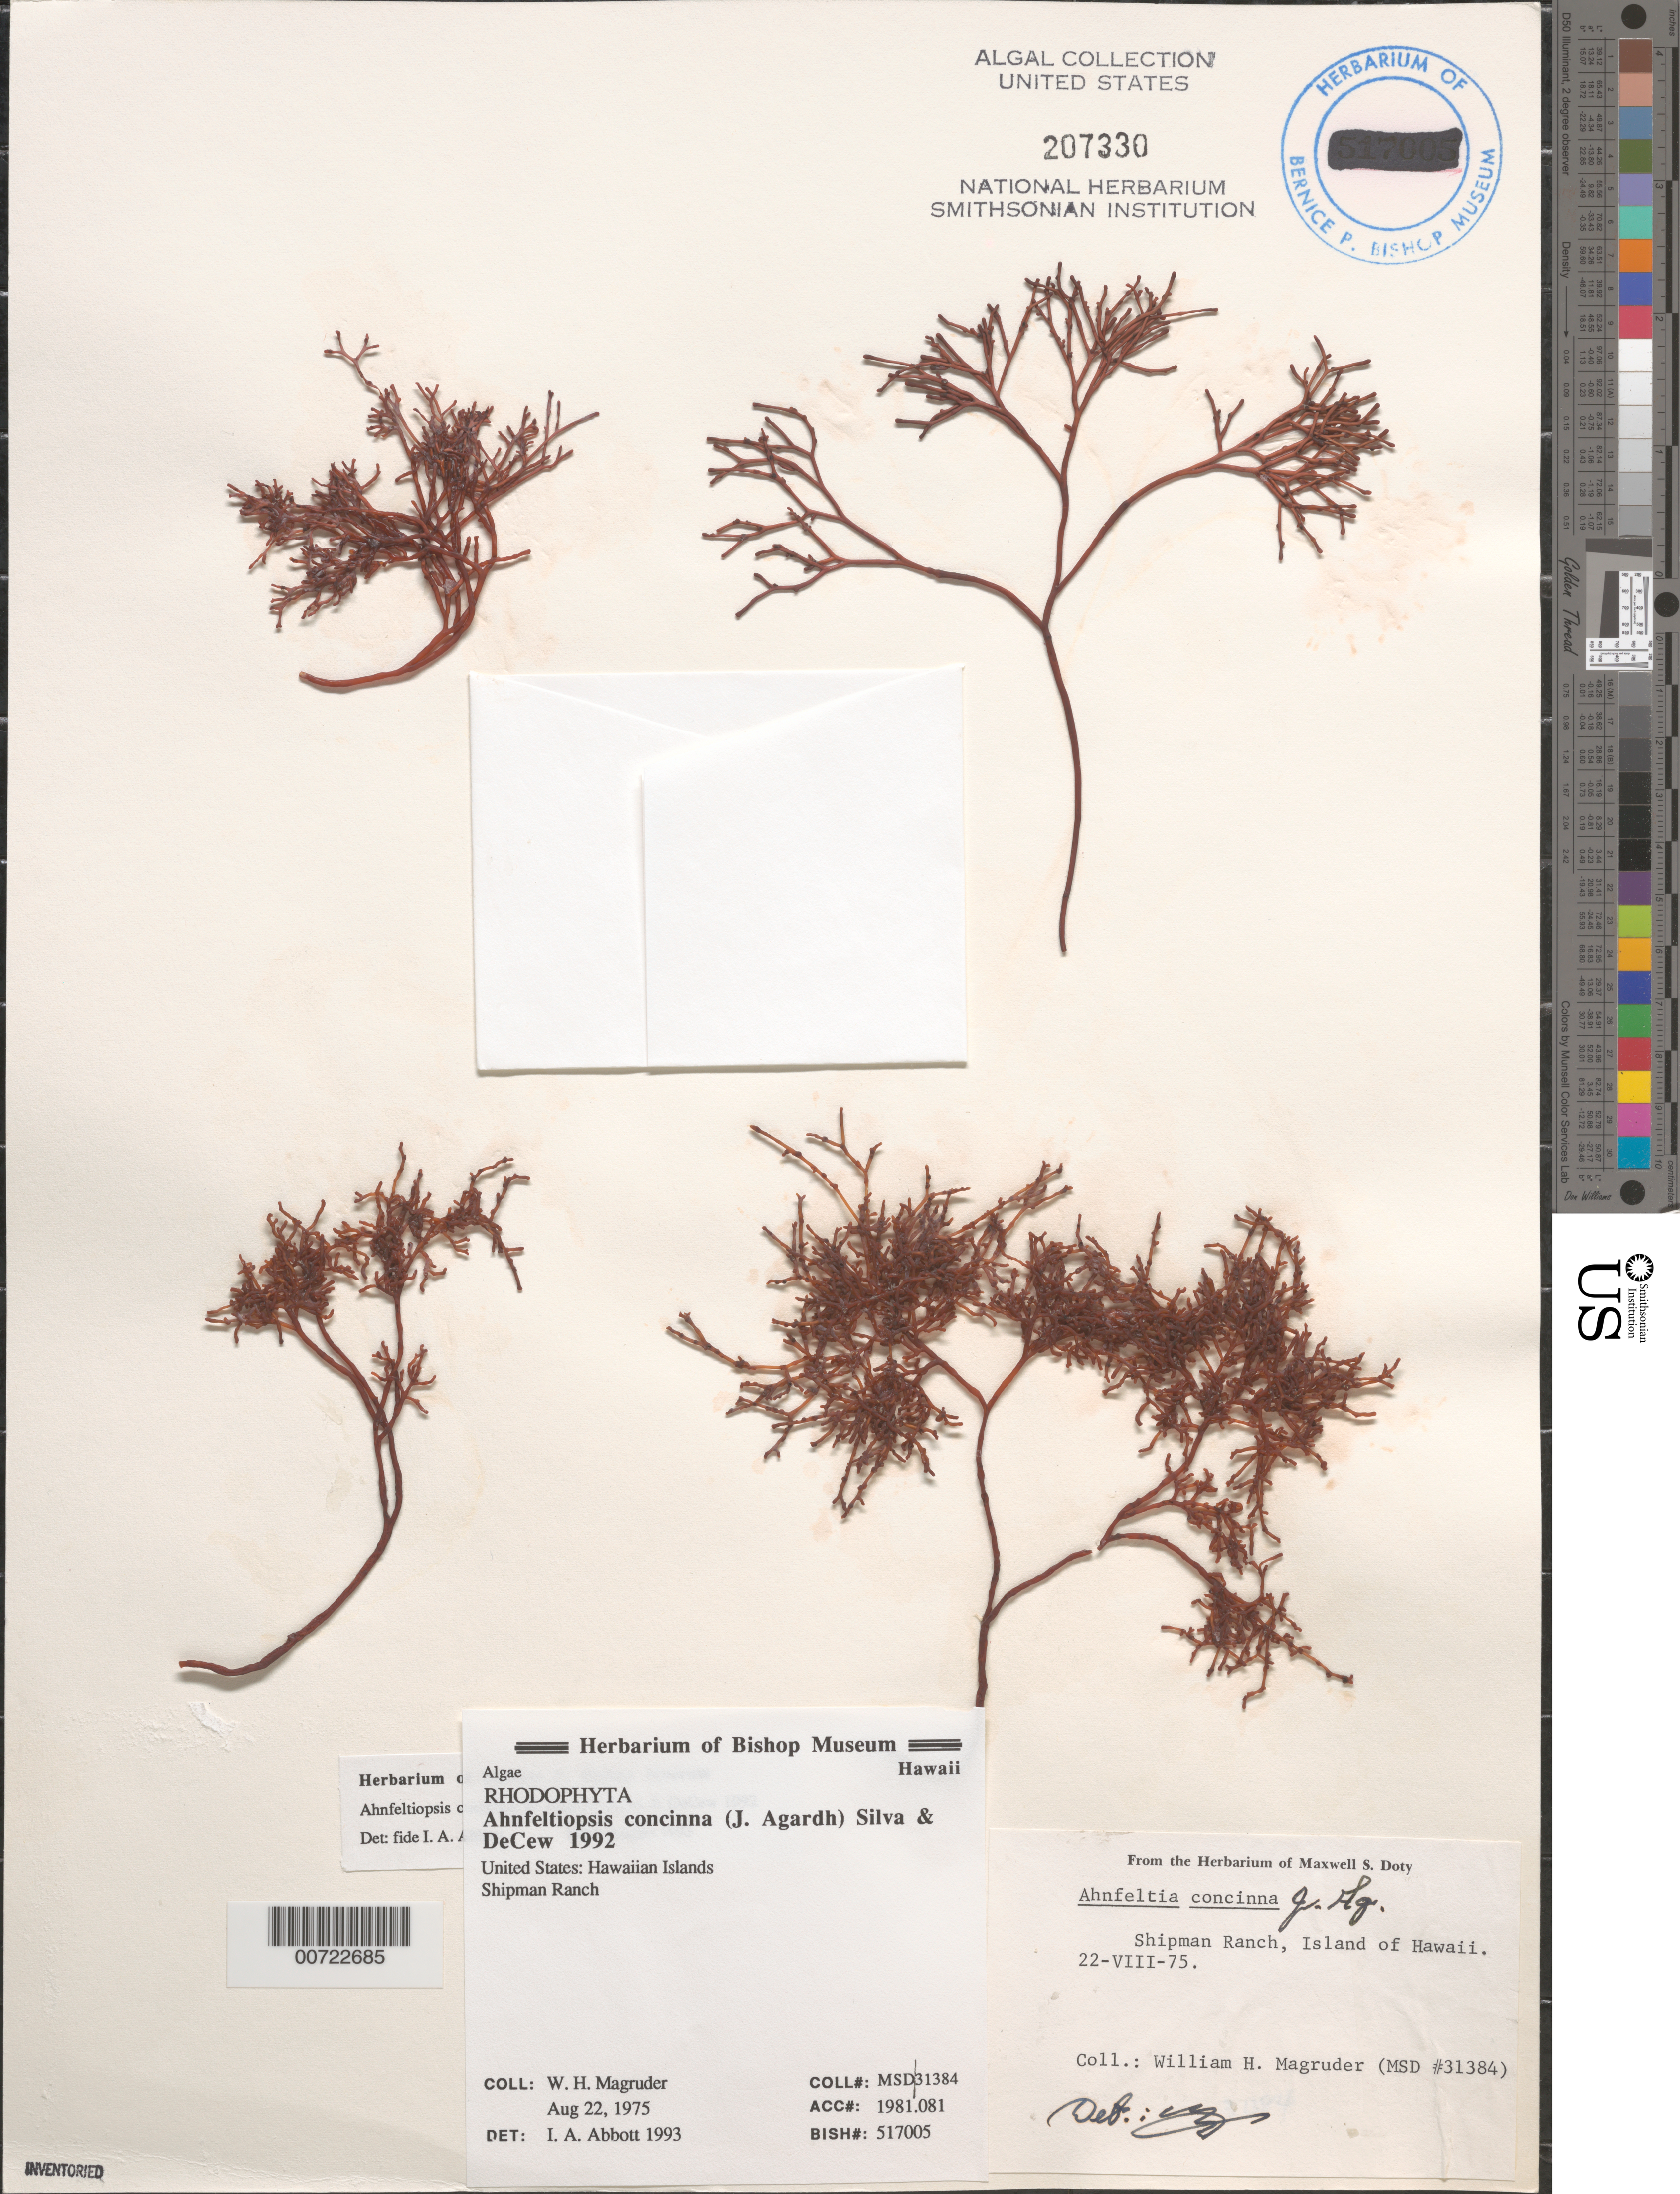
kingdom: Plantae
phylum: Rhodophyta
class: Florideophyceae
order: Gigartinales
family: Phyllophoraceae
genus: Gymnogongrus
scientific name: Gymnogongrus durvillei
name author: (Bory) M.S.Calderon & S.M. Boo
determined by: Algae name updating Project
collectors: W. Magruder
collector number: MSD 31384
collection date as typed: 24 Aug 1975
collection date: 1975-08-24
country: United States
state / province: Hawaii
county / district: Hawaii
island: Hawaii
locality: Shipman Ranch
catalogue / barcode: US 207330